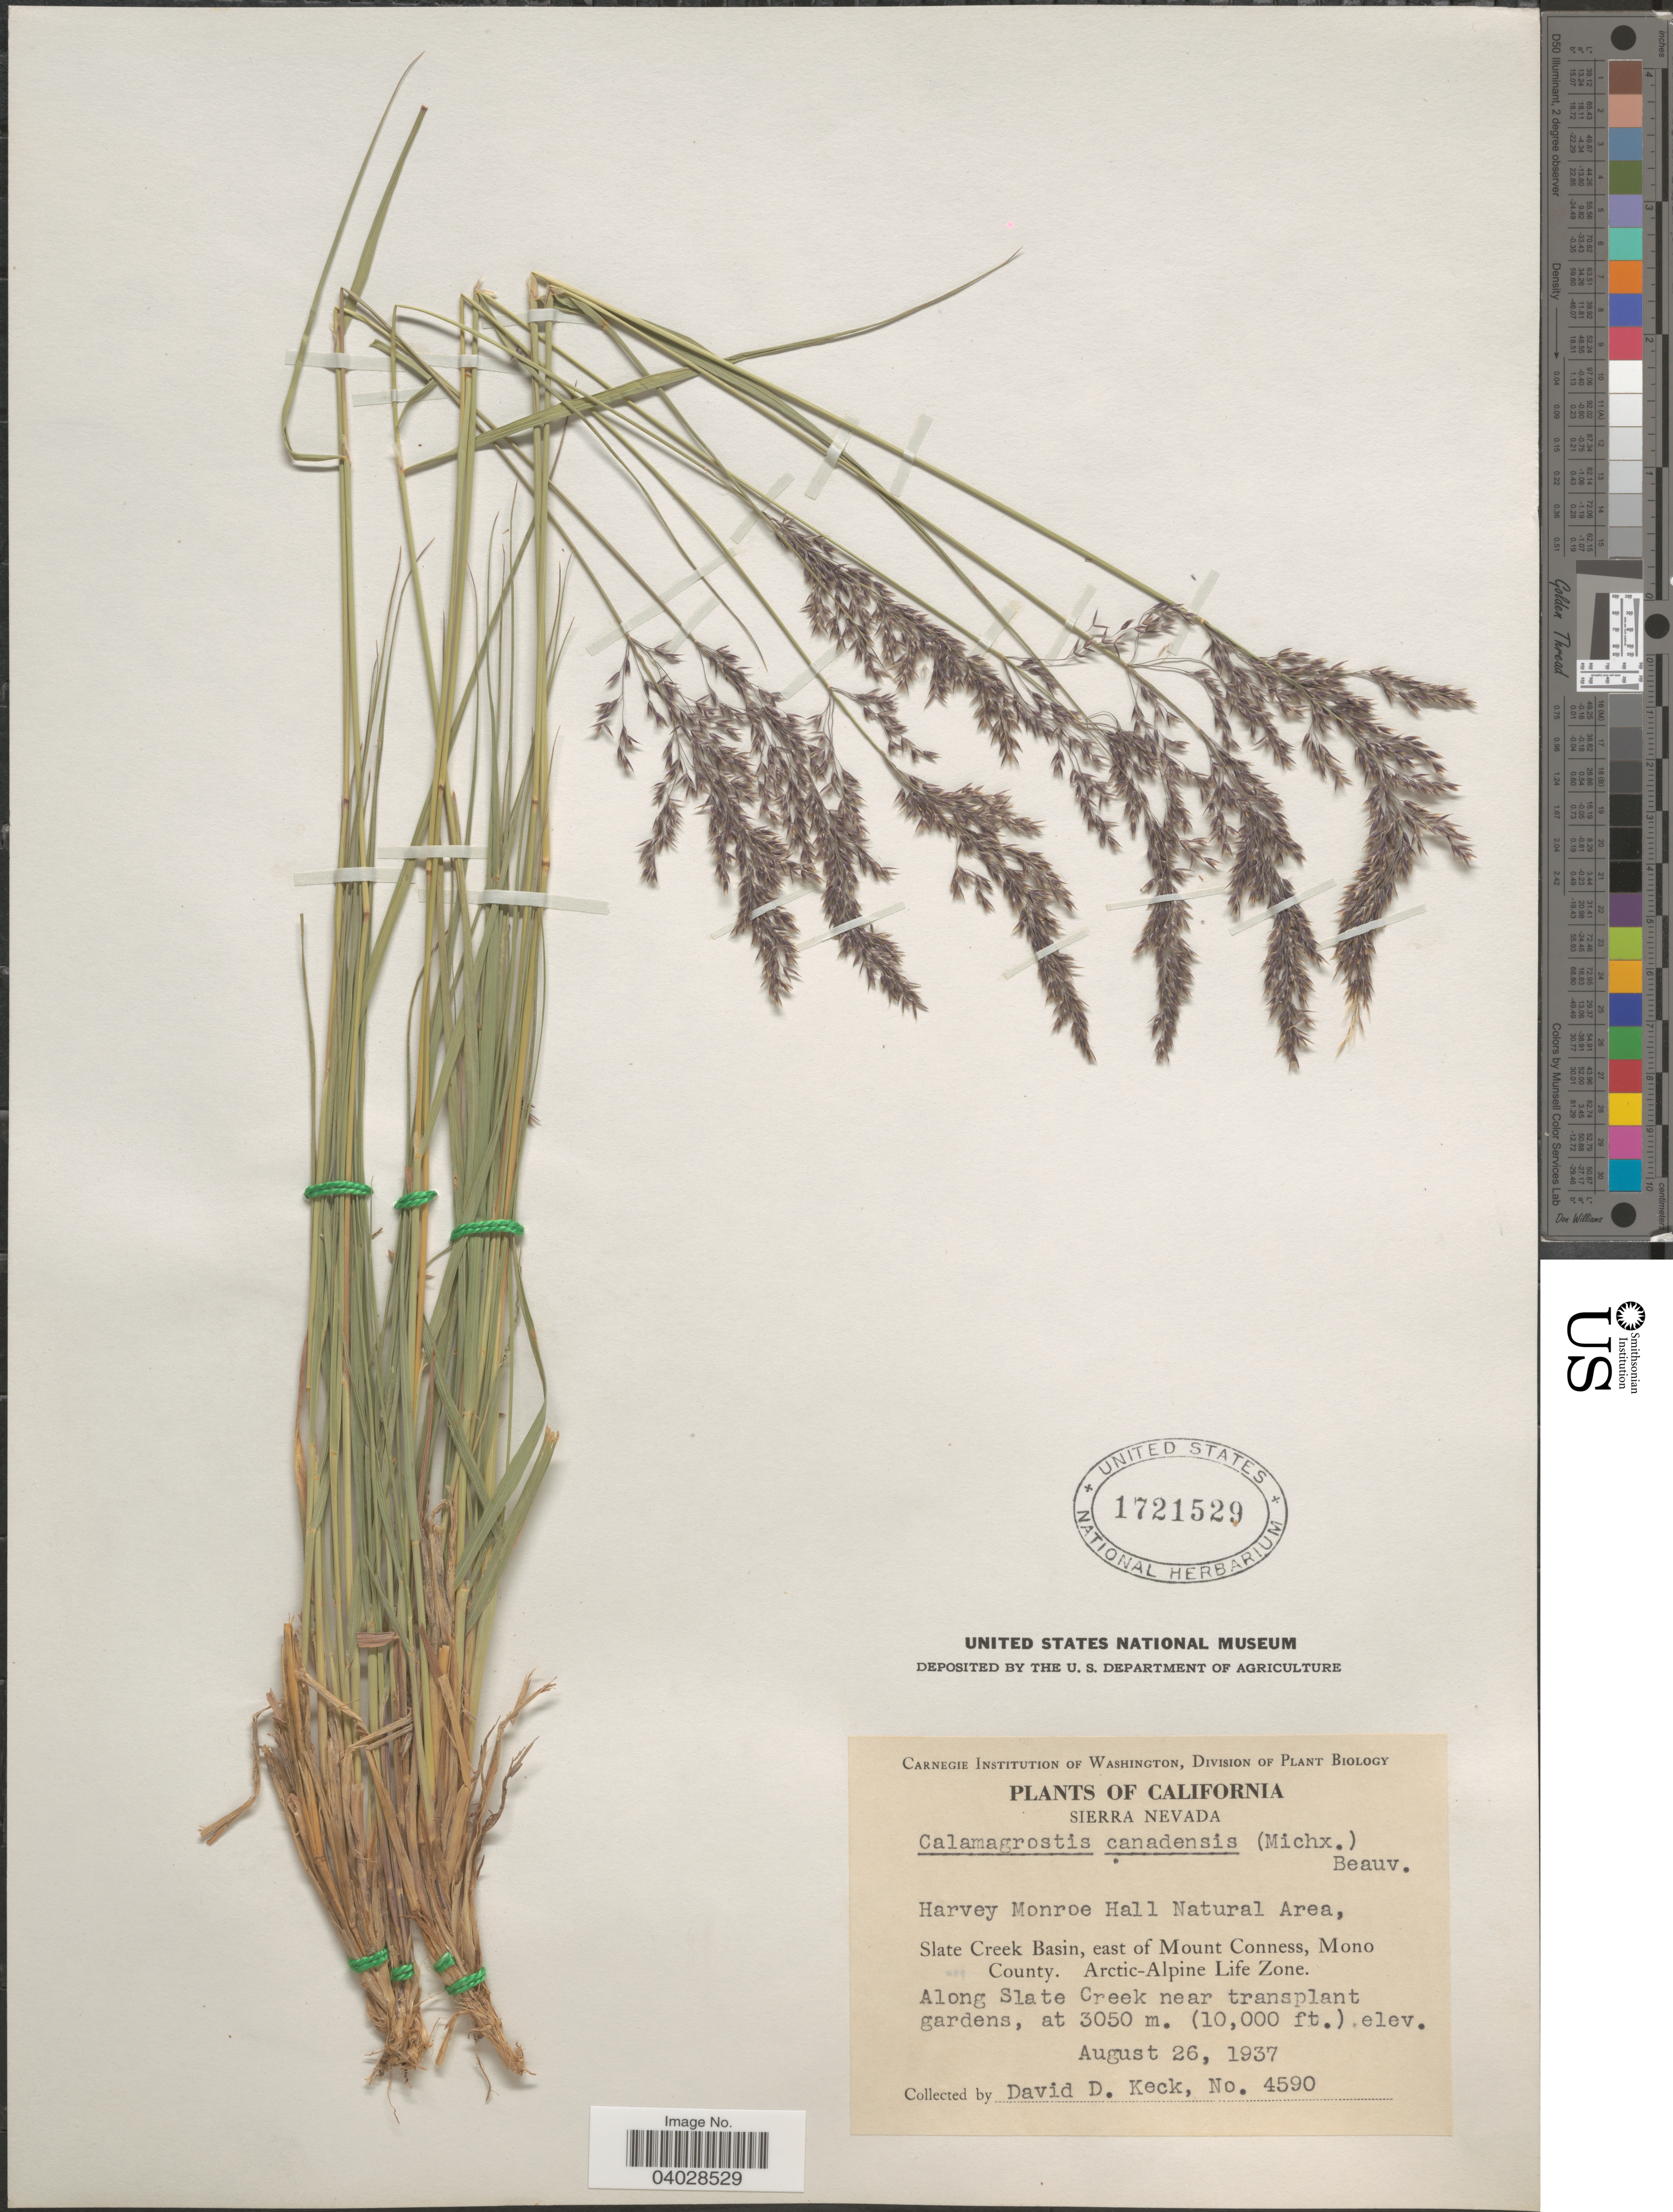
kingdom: Plantae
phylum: Tracheophyta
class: Liliopsida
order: Poales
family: Poaceae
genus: Calamagrostis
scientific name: Calamagrostis canadensis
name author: (Michx.) P. Beauv.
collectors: D. D. Keck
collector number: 4590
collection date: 1937-08-26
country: United States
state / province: California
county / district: Mono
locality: Sierra Nevada. Slate Creek Basin, east of Mount Conness, Mono County. Arctic-Alpine Life Zone. Along Slate Creek near transplant gardens.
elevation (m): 3050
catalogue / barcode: US 1721529